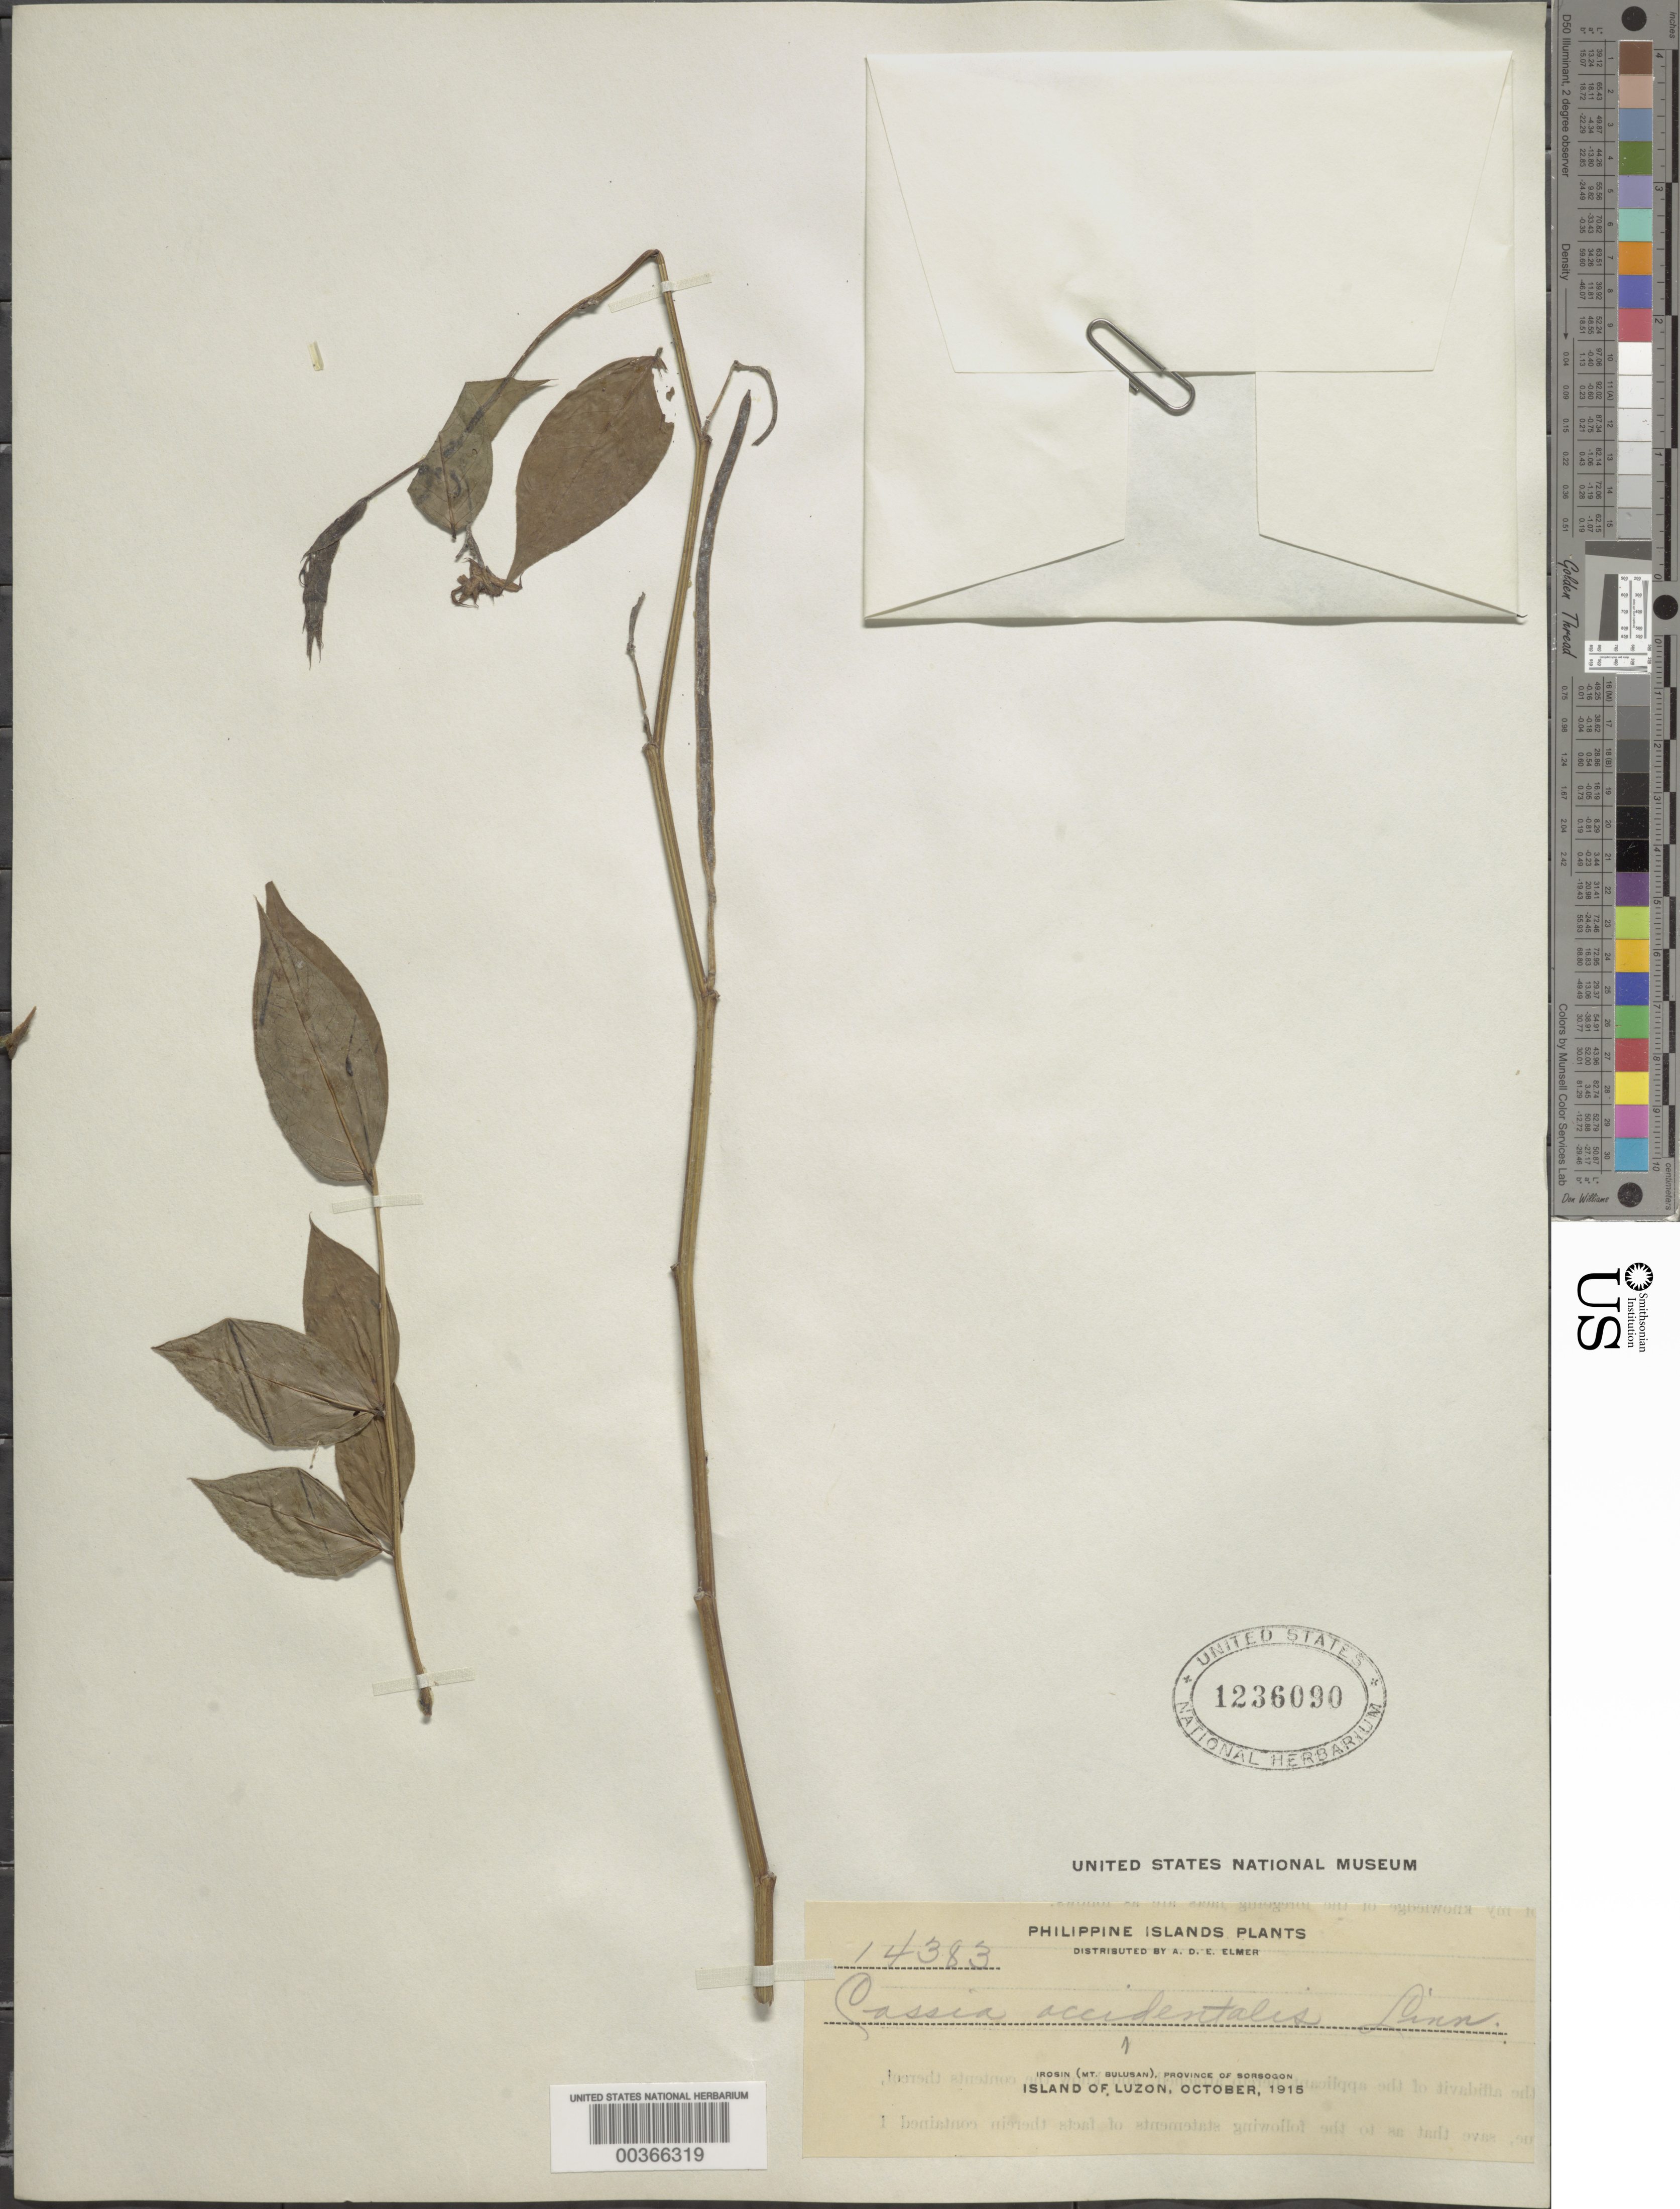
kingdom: Plantae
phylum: Tracheophyta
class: Magnoliopsida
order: Fabales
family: Fabaceae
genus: Senna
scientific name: Senna occidentalis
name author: (L.) Link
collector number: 14383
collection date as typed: Oct 1915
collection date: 1915-10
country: Philippines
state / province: Bicol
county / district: Sorsogon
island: Luzon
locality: Irosin, mt. bulusa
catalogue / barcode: US 1236090